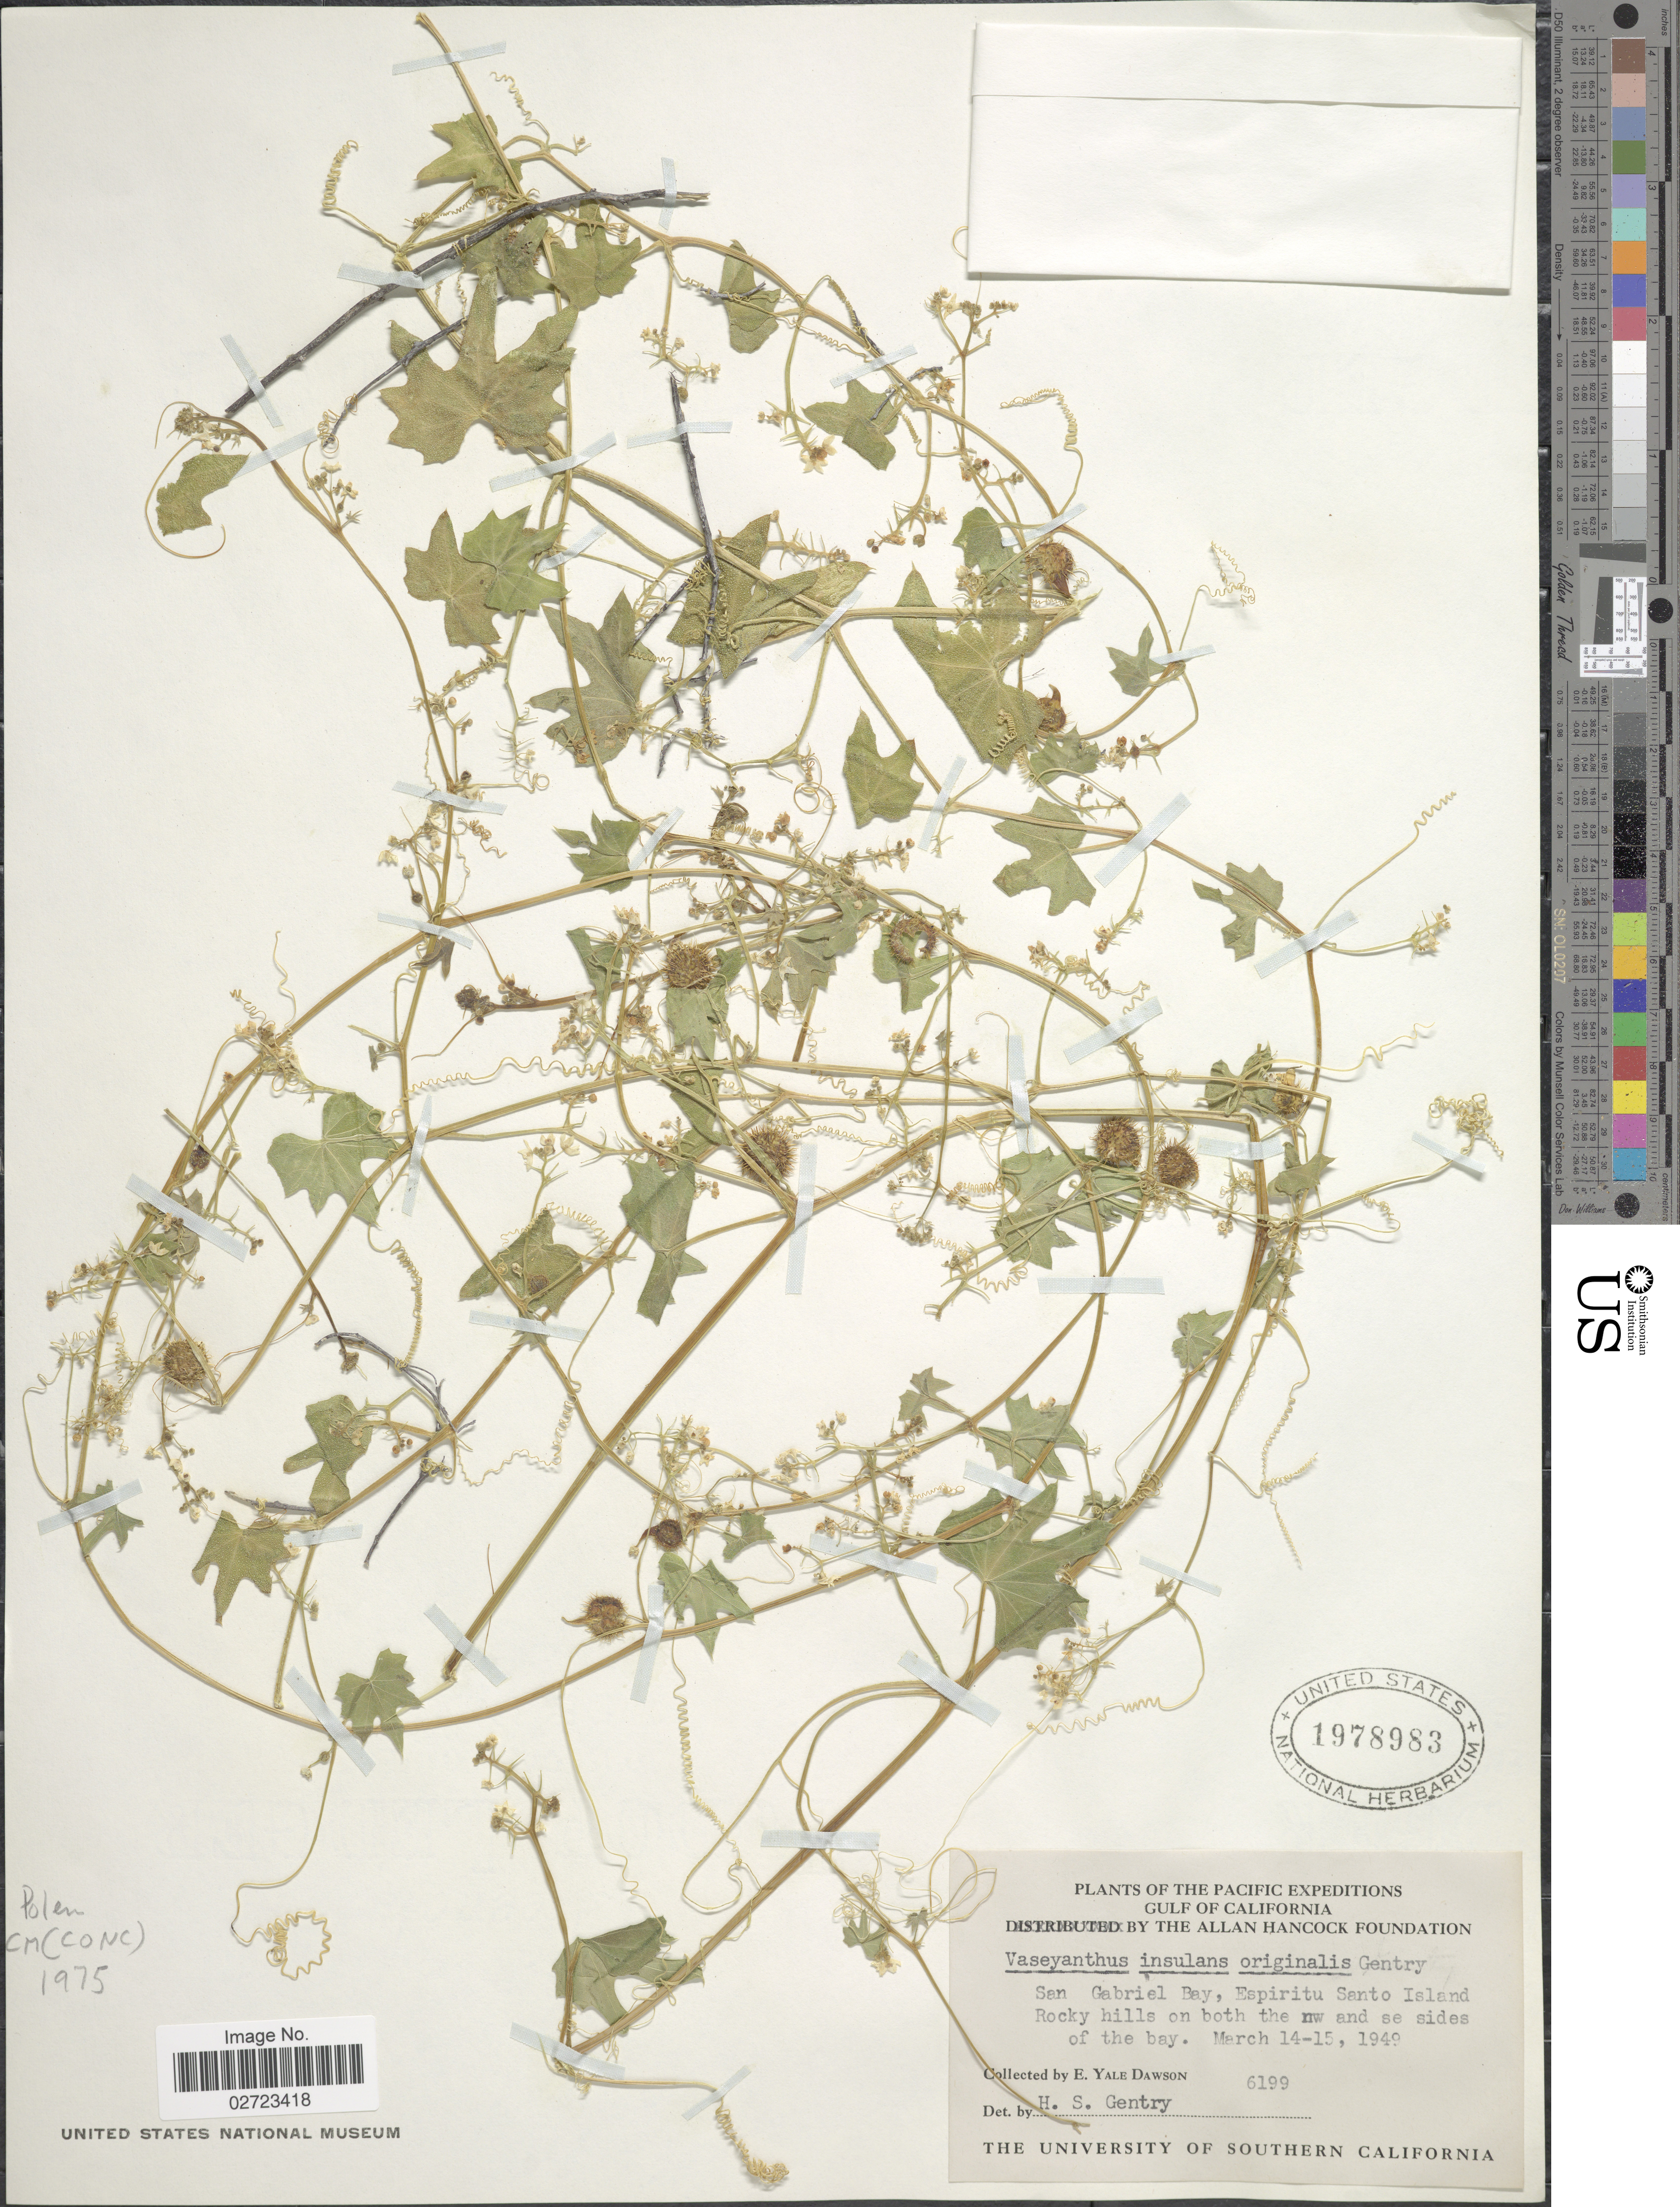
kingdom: Plantae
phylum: Tracheophyta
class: Magnoliopsida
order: Cucurbitales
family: Cucurbitaceae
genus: Echinopepon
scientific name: Echinopepon insularis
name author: S. Watson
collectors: N. Yensen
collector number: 6199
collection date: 1949-03-14/1949-03-15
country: Mexico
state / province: Baja California Sur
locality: The Pacific, Gulf of California, San Gabriel Bay, Espiritu Santo Island, Rocky hills on both the nw and se sides of the bay.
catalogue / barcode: US 1978983